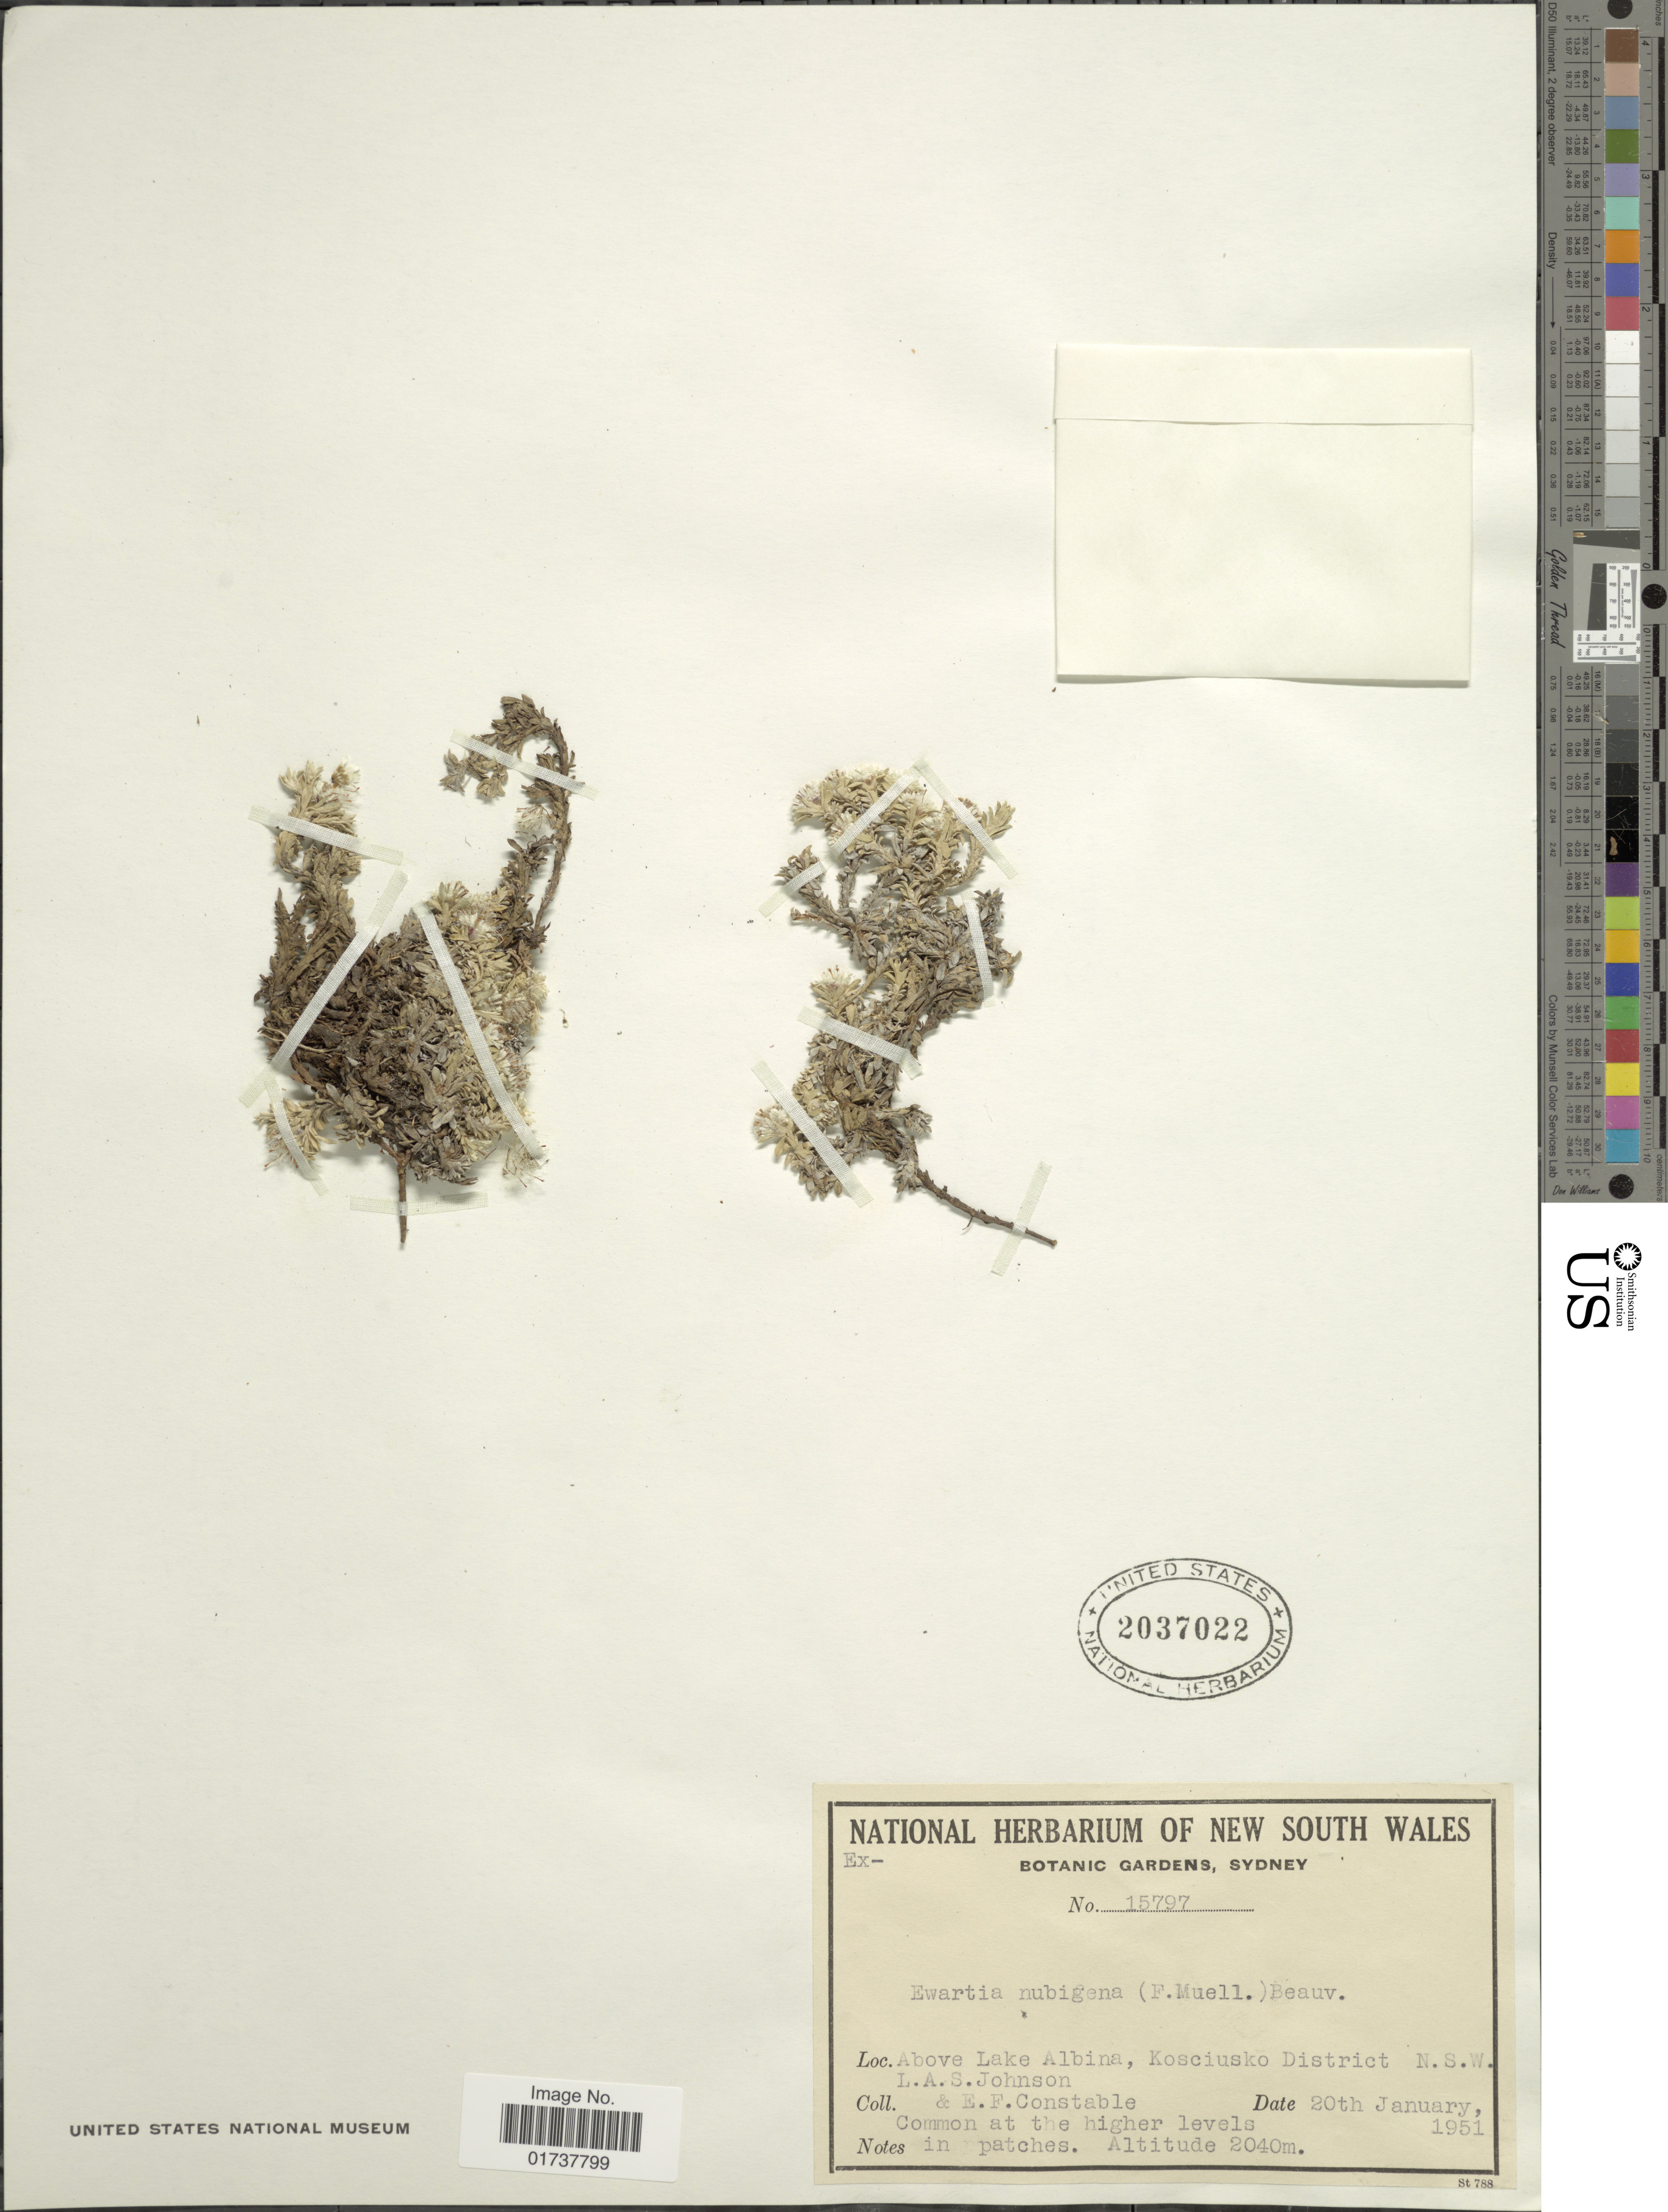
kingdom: Plantae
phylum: Tracheophyta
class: Magnoliopsida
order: Asterales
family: Asteraceae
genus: Ewartia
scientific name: Ewartia nubigena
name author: (F. Muell.) P. Beauv.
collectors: L. Johnson & E. F. Constable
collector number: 15797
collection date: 1951-01-20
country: Australia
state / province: New South Wales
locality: Above Lake Albina, Kosciusko District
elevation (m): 2040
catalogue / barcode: US 2037022